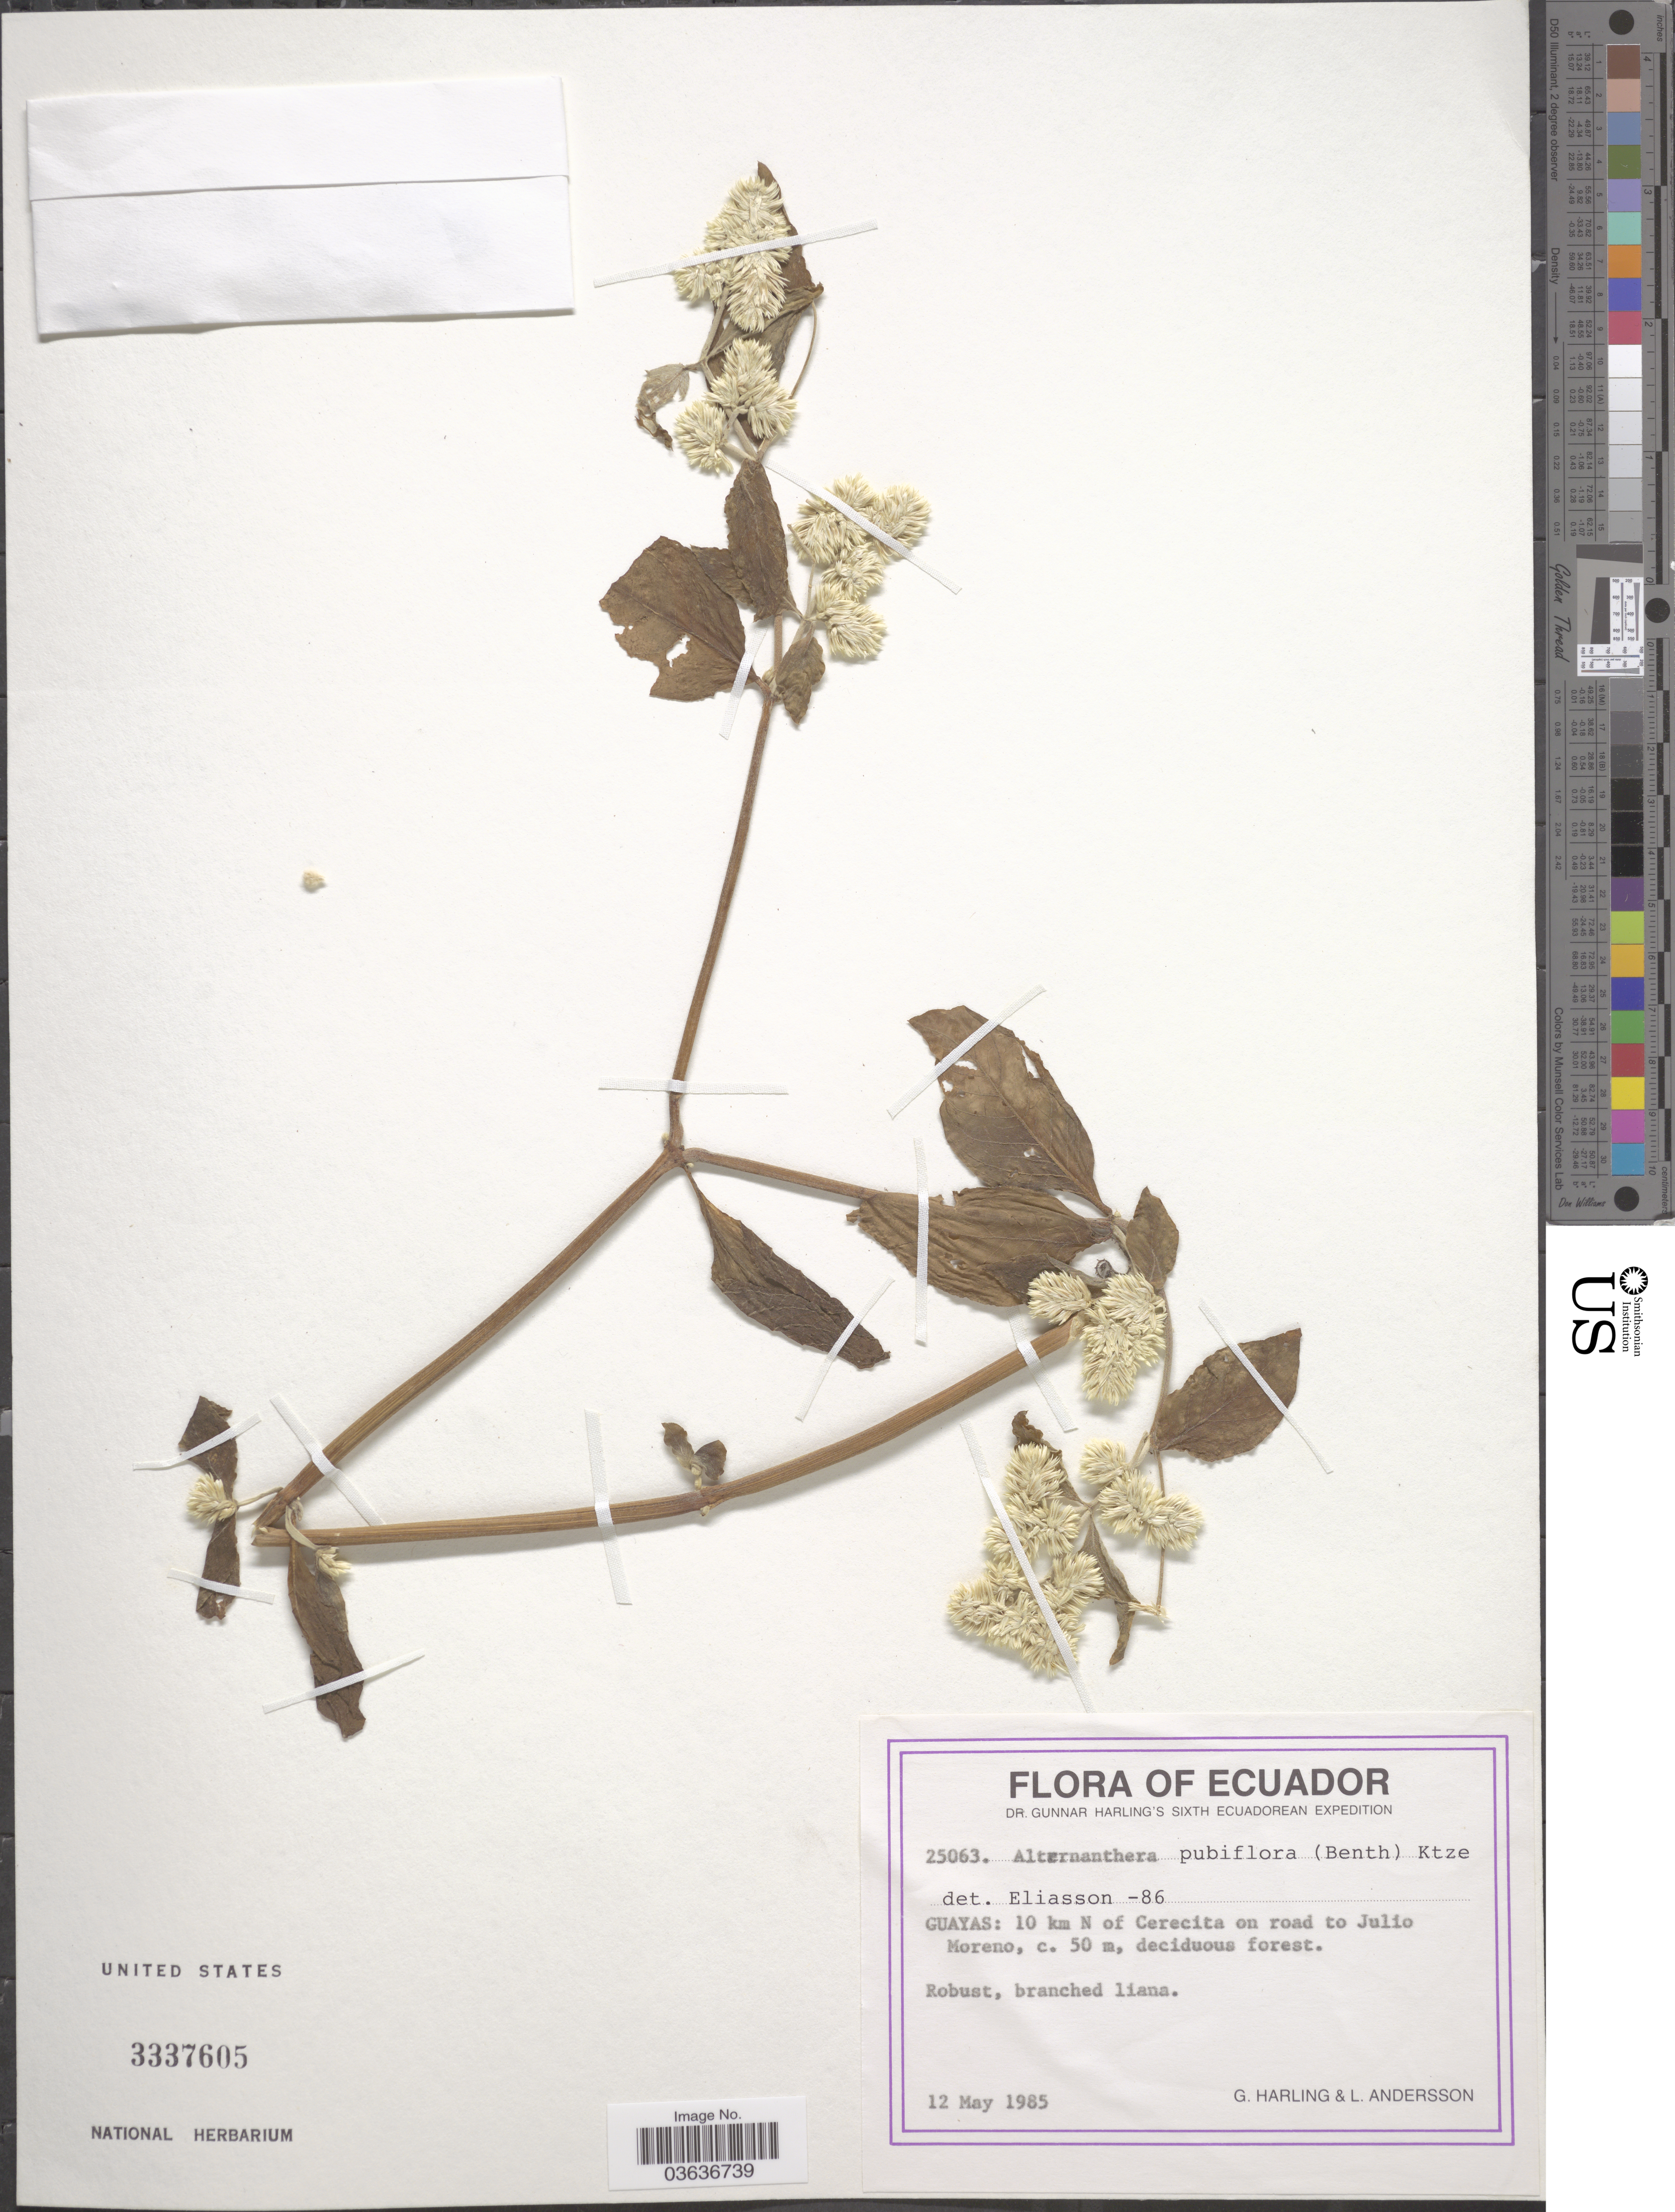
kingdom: Plantae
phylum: Tracheophyta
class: Magnoliopsida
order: Caryophyllales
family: Amaranthaceae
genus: Alternanthera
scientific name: Alternanthera pubiflora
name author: (Benth.) Kuntze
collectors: G. Harling & L. Andersson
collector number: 25063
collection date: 1985-05-12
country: Ecuador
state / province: Guayas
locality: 10 km N of Cerecita on road to Julio Moreno.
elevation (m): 50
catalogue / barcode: US 3337605